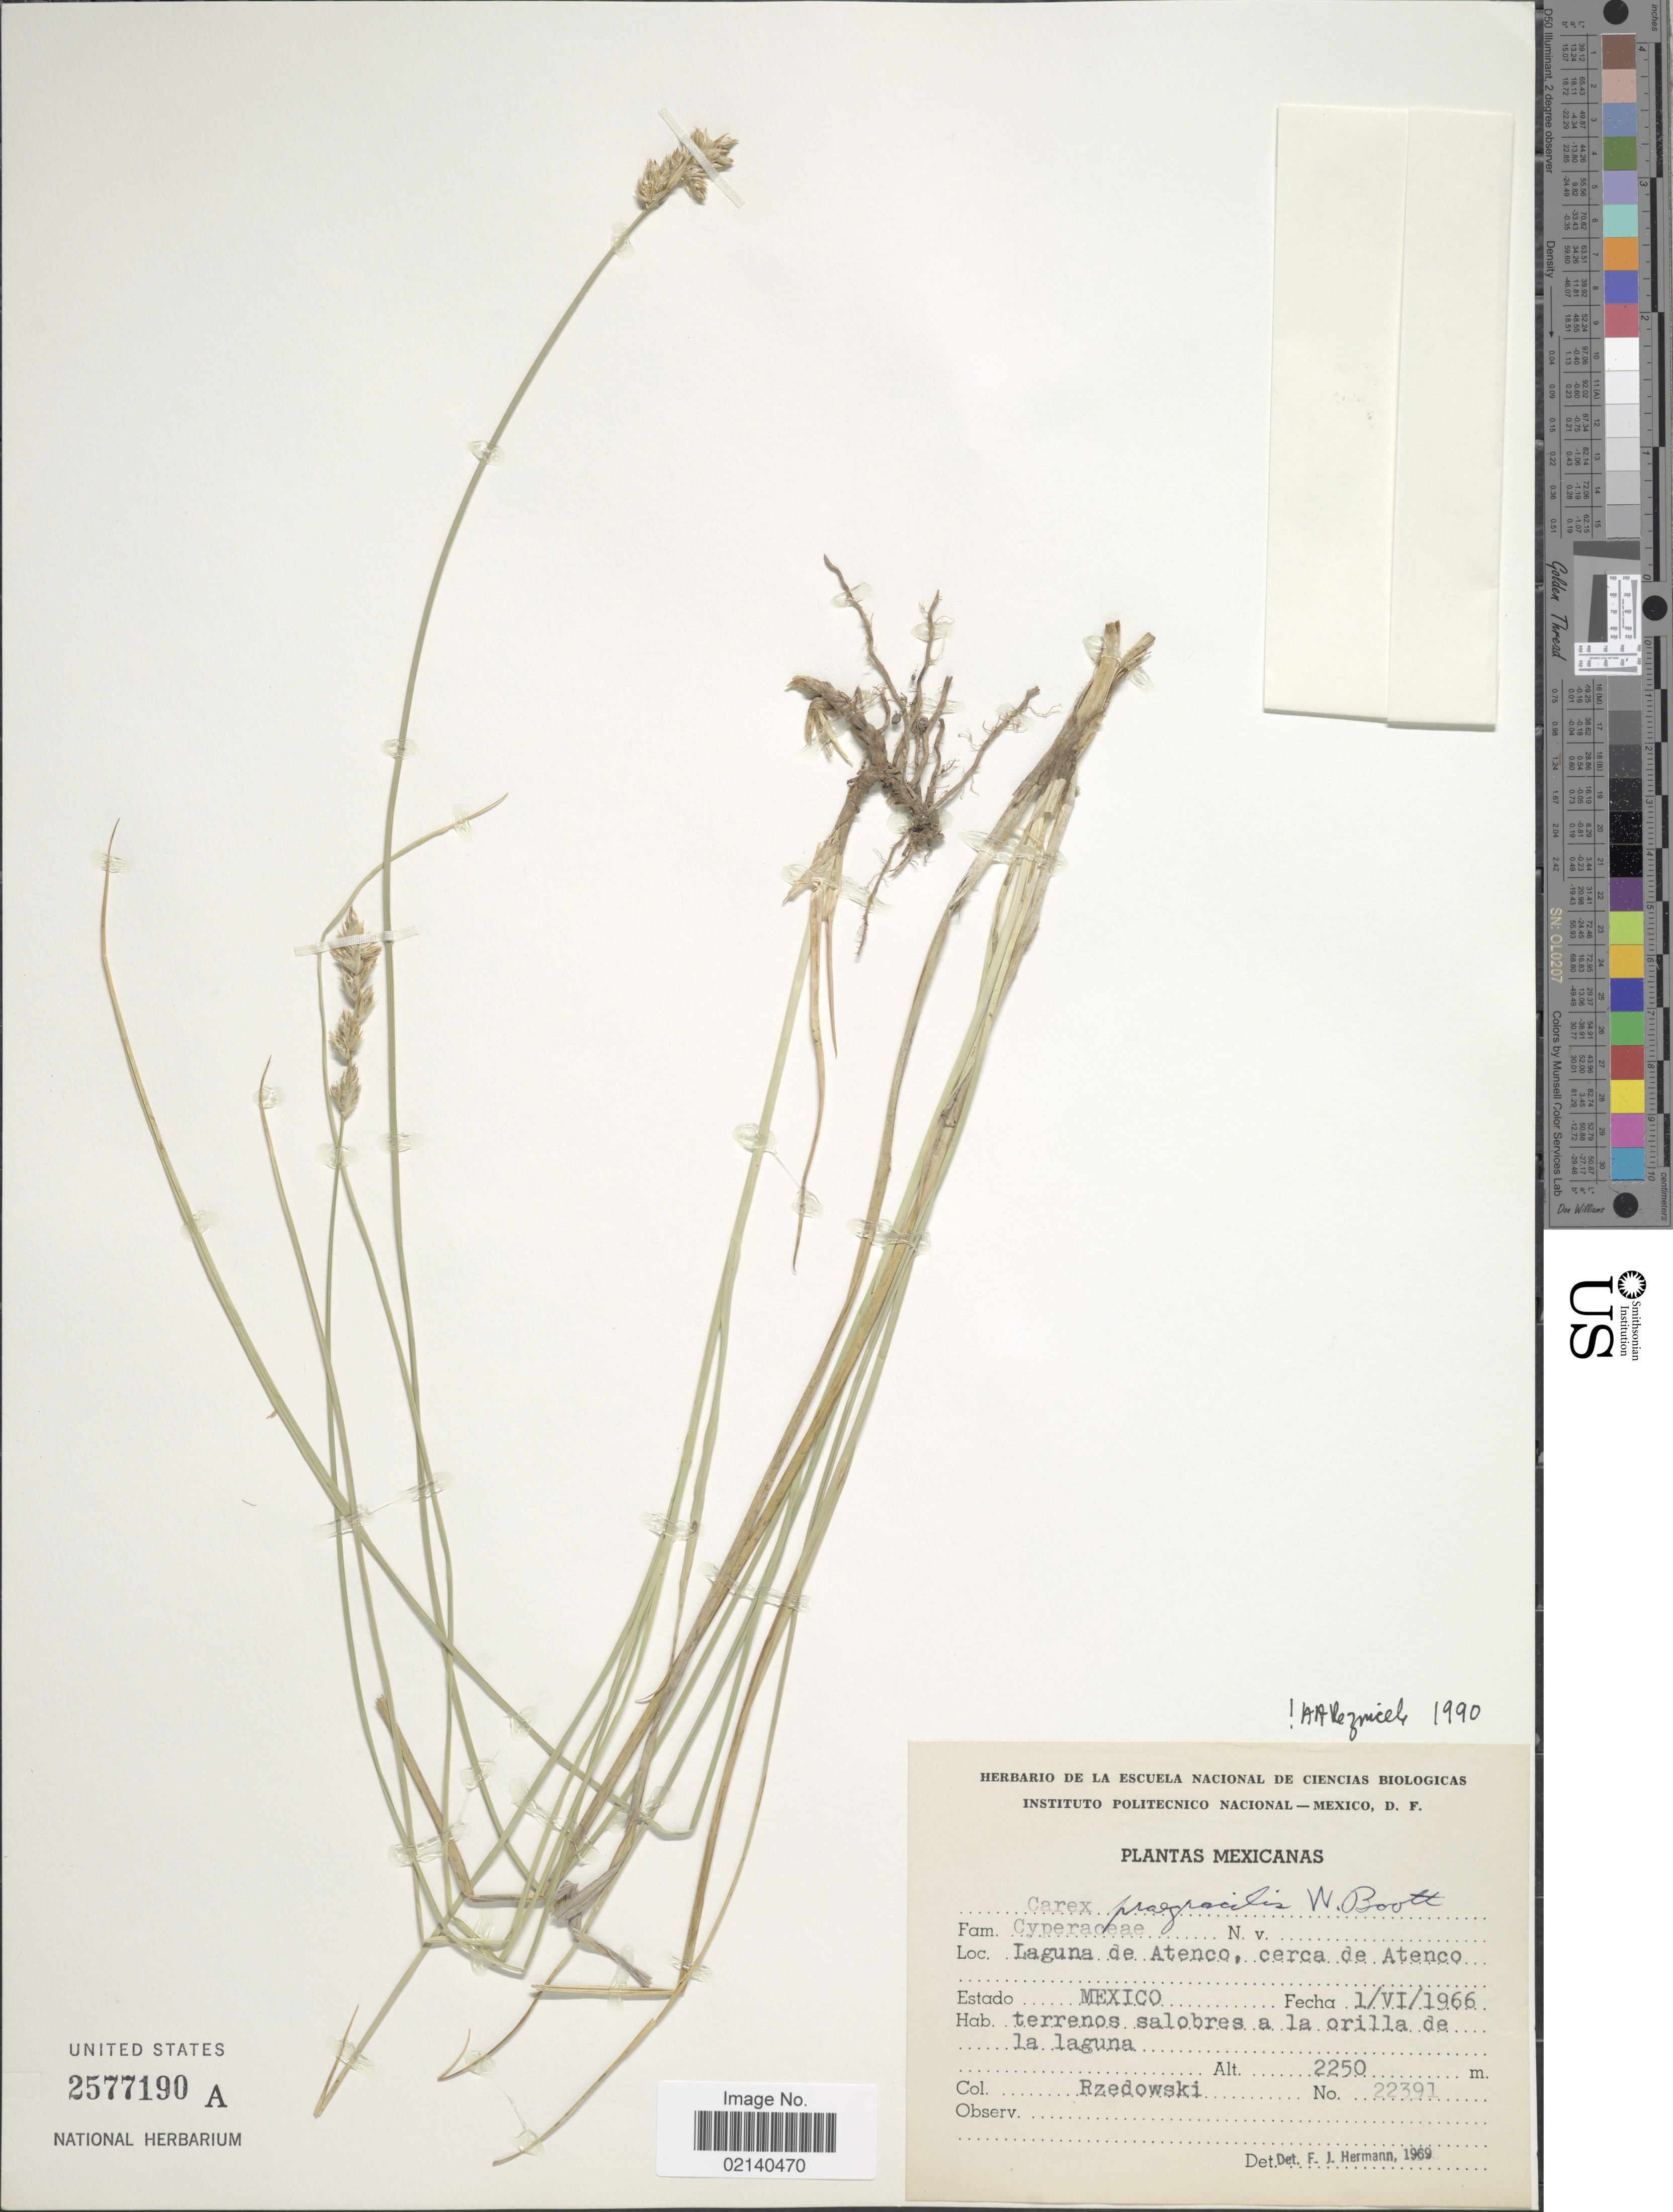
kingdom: Plantae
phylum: Tracheophyta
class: Liliopsida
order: Poales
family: Cyperaceae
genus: Carex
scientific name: Carex praegracilis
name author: W. Boott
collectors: Rzedowski, --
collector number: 22391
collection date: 1966-06-01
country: Mexico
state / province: México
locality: Laguna de Atenco, cerca de Atenco, Estado Mexico, terrenos salobres a la orilla de la laguna.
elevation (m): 2250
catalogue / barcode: US 2577190A